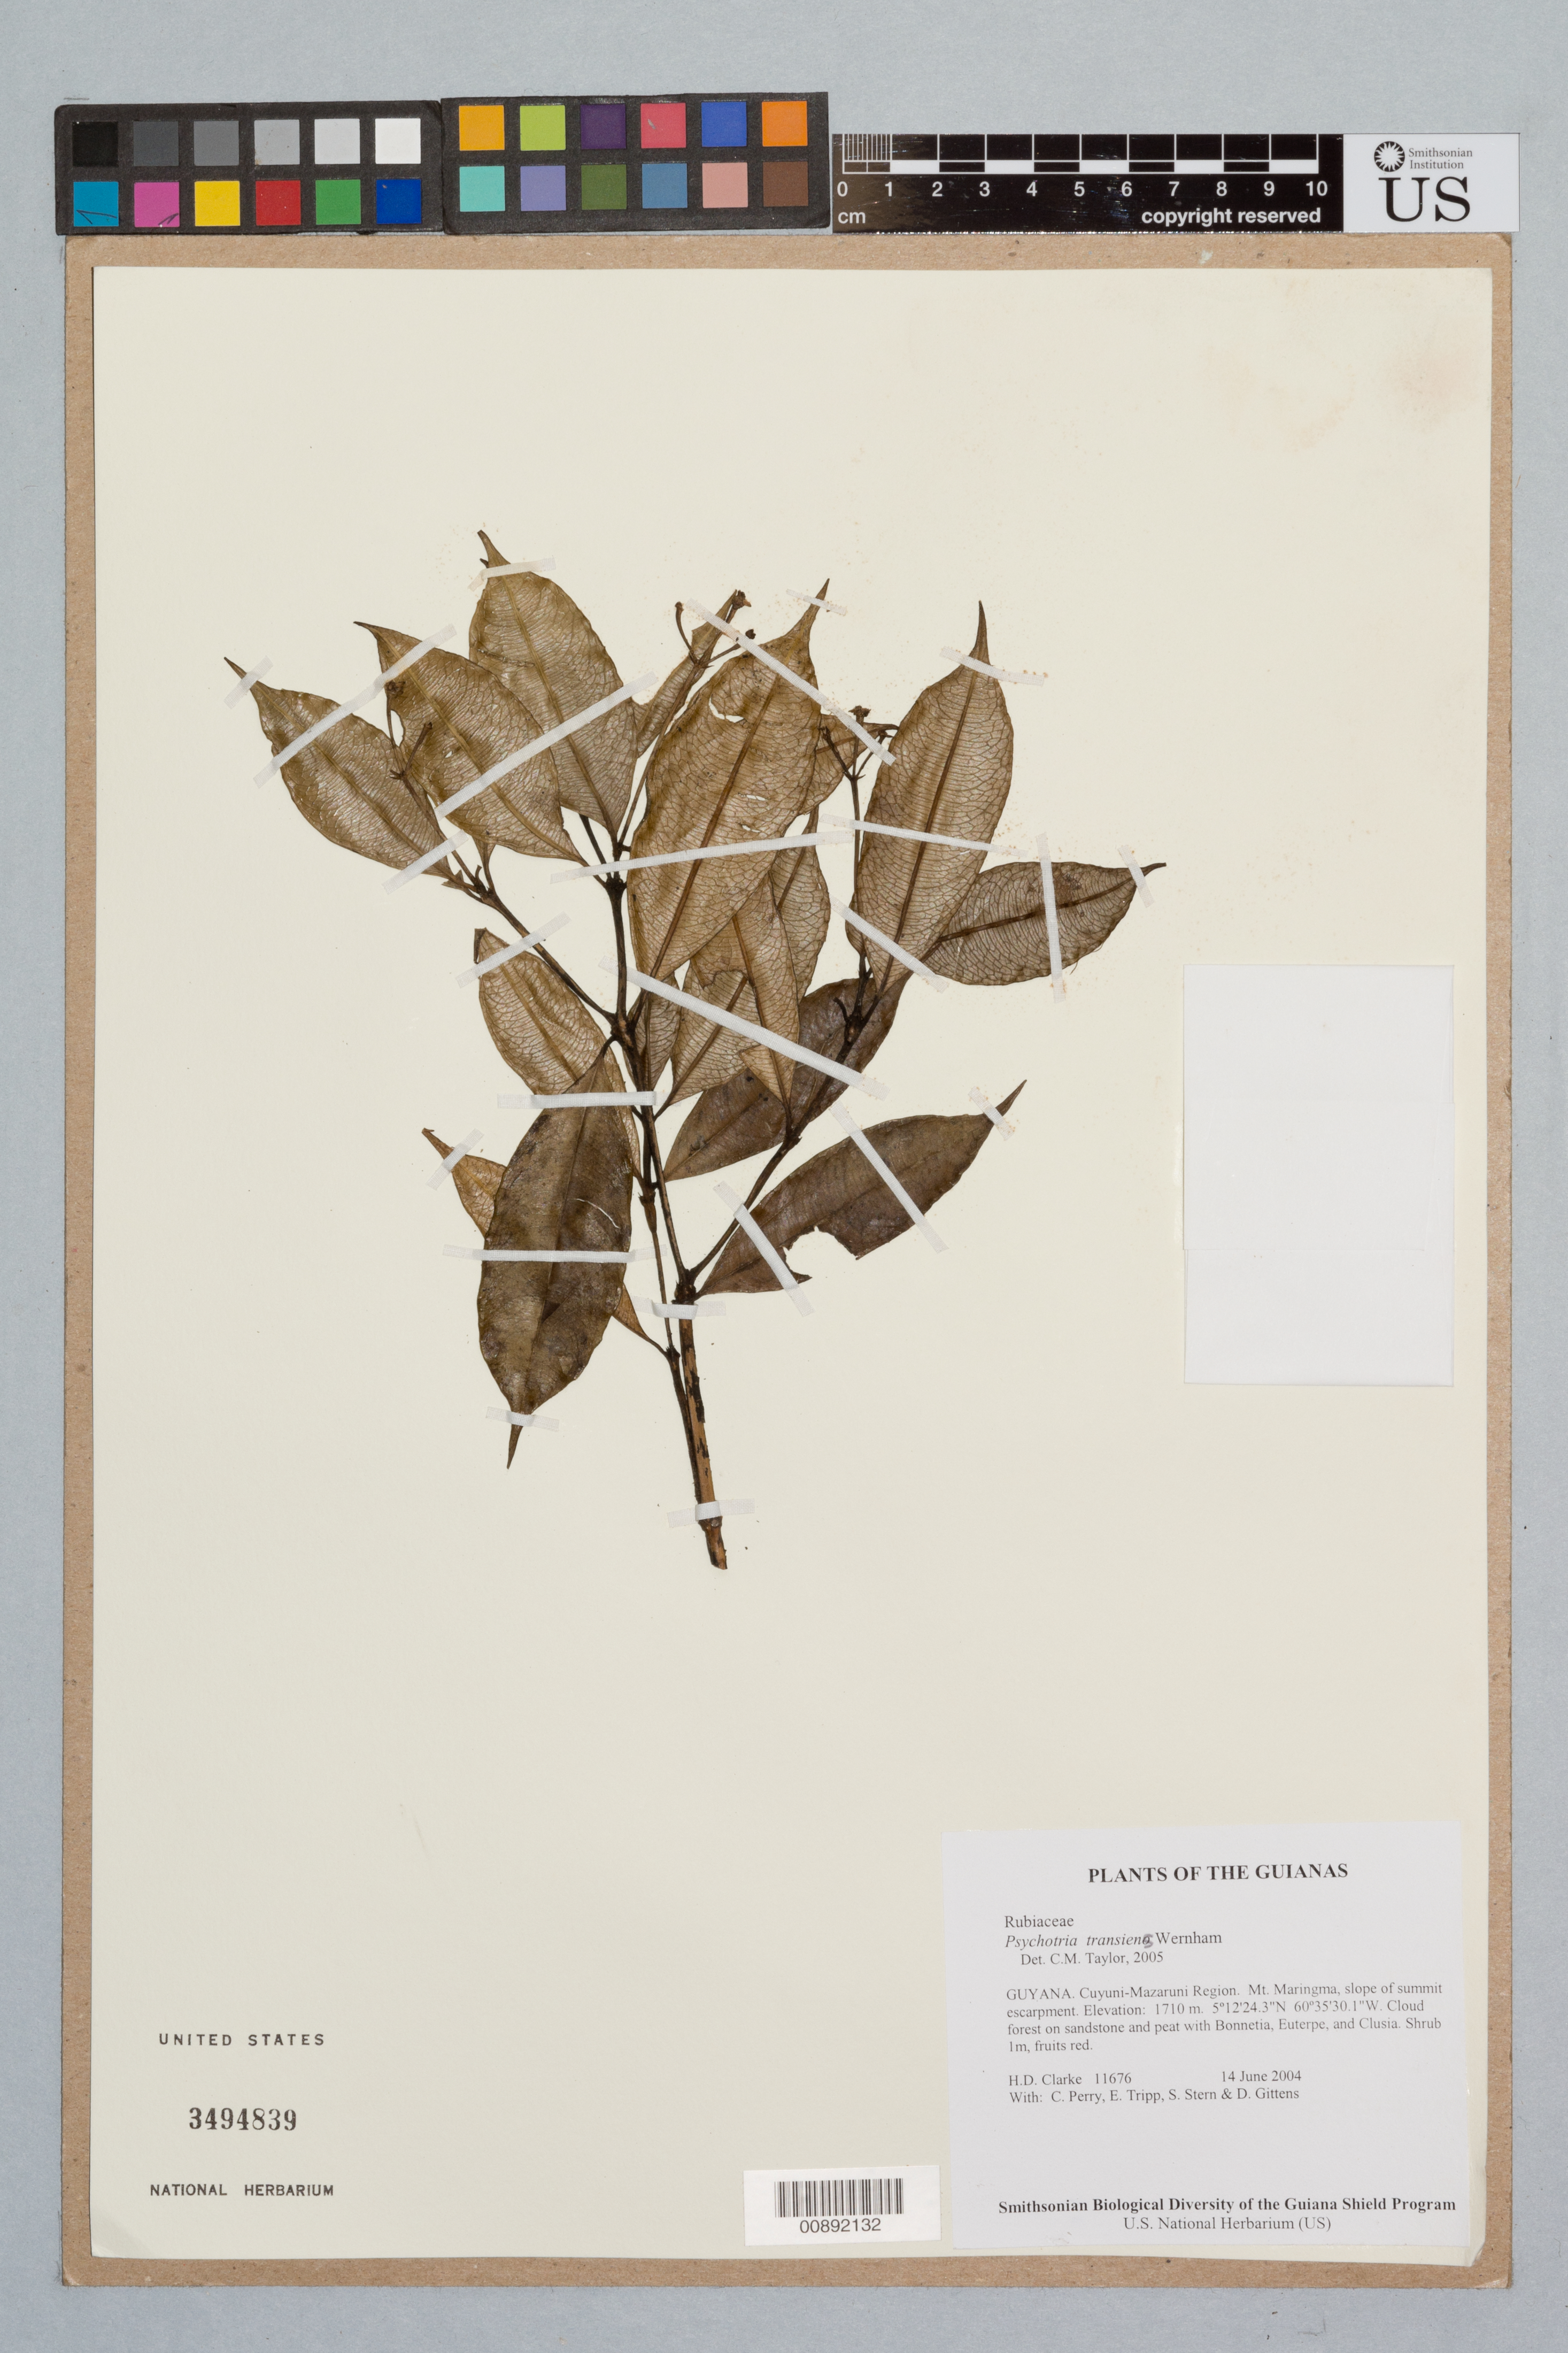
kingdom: Plantae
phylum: Tracheophyta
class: Magnoliopsida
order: Gentianales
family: Rubiaceae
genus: Palicourea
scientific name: Palicourea ernestii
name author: (K. Krause) Delprete & J.H. Kirkbr.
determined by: Kirkbride, J. H., Jr.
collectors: H. D. Clarke, C. Perry, E. Tripp, S. R. Stern & D. Gittens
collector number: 11676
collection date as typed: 14 June 2004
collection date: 2004-06-14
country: Guyana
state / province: Cuyuni-Mazaruni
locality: Mt. Maringma, slope of summit escarpment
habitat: Cloud forest on sandstone and peat with Bonnetia, Euterpe, and Clusia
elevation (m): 1710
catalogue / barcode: US 3494839